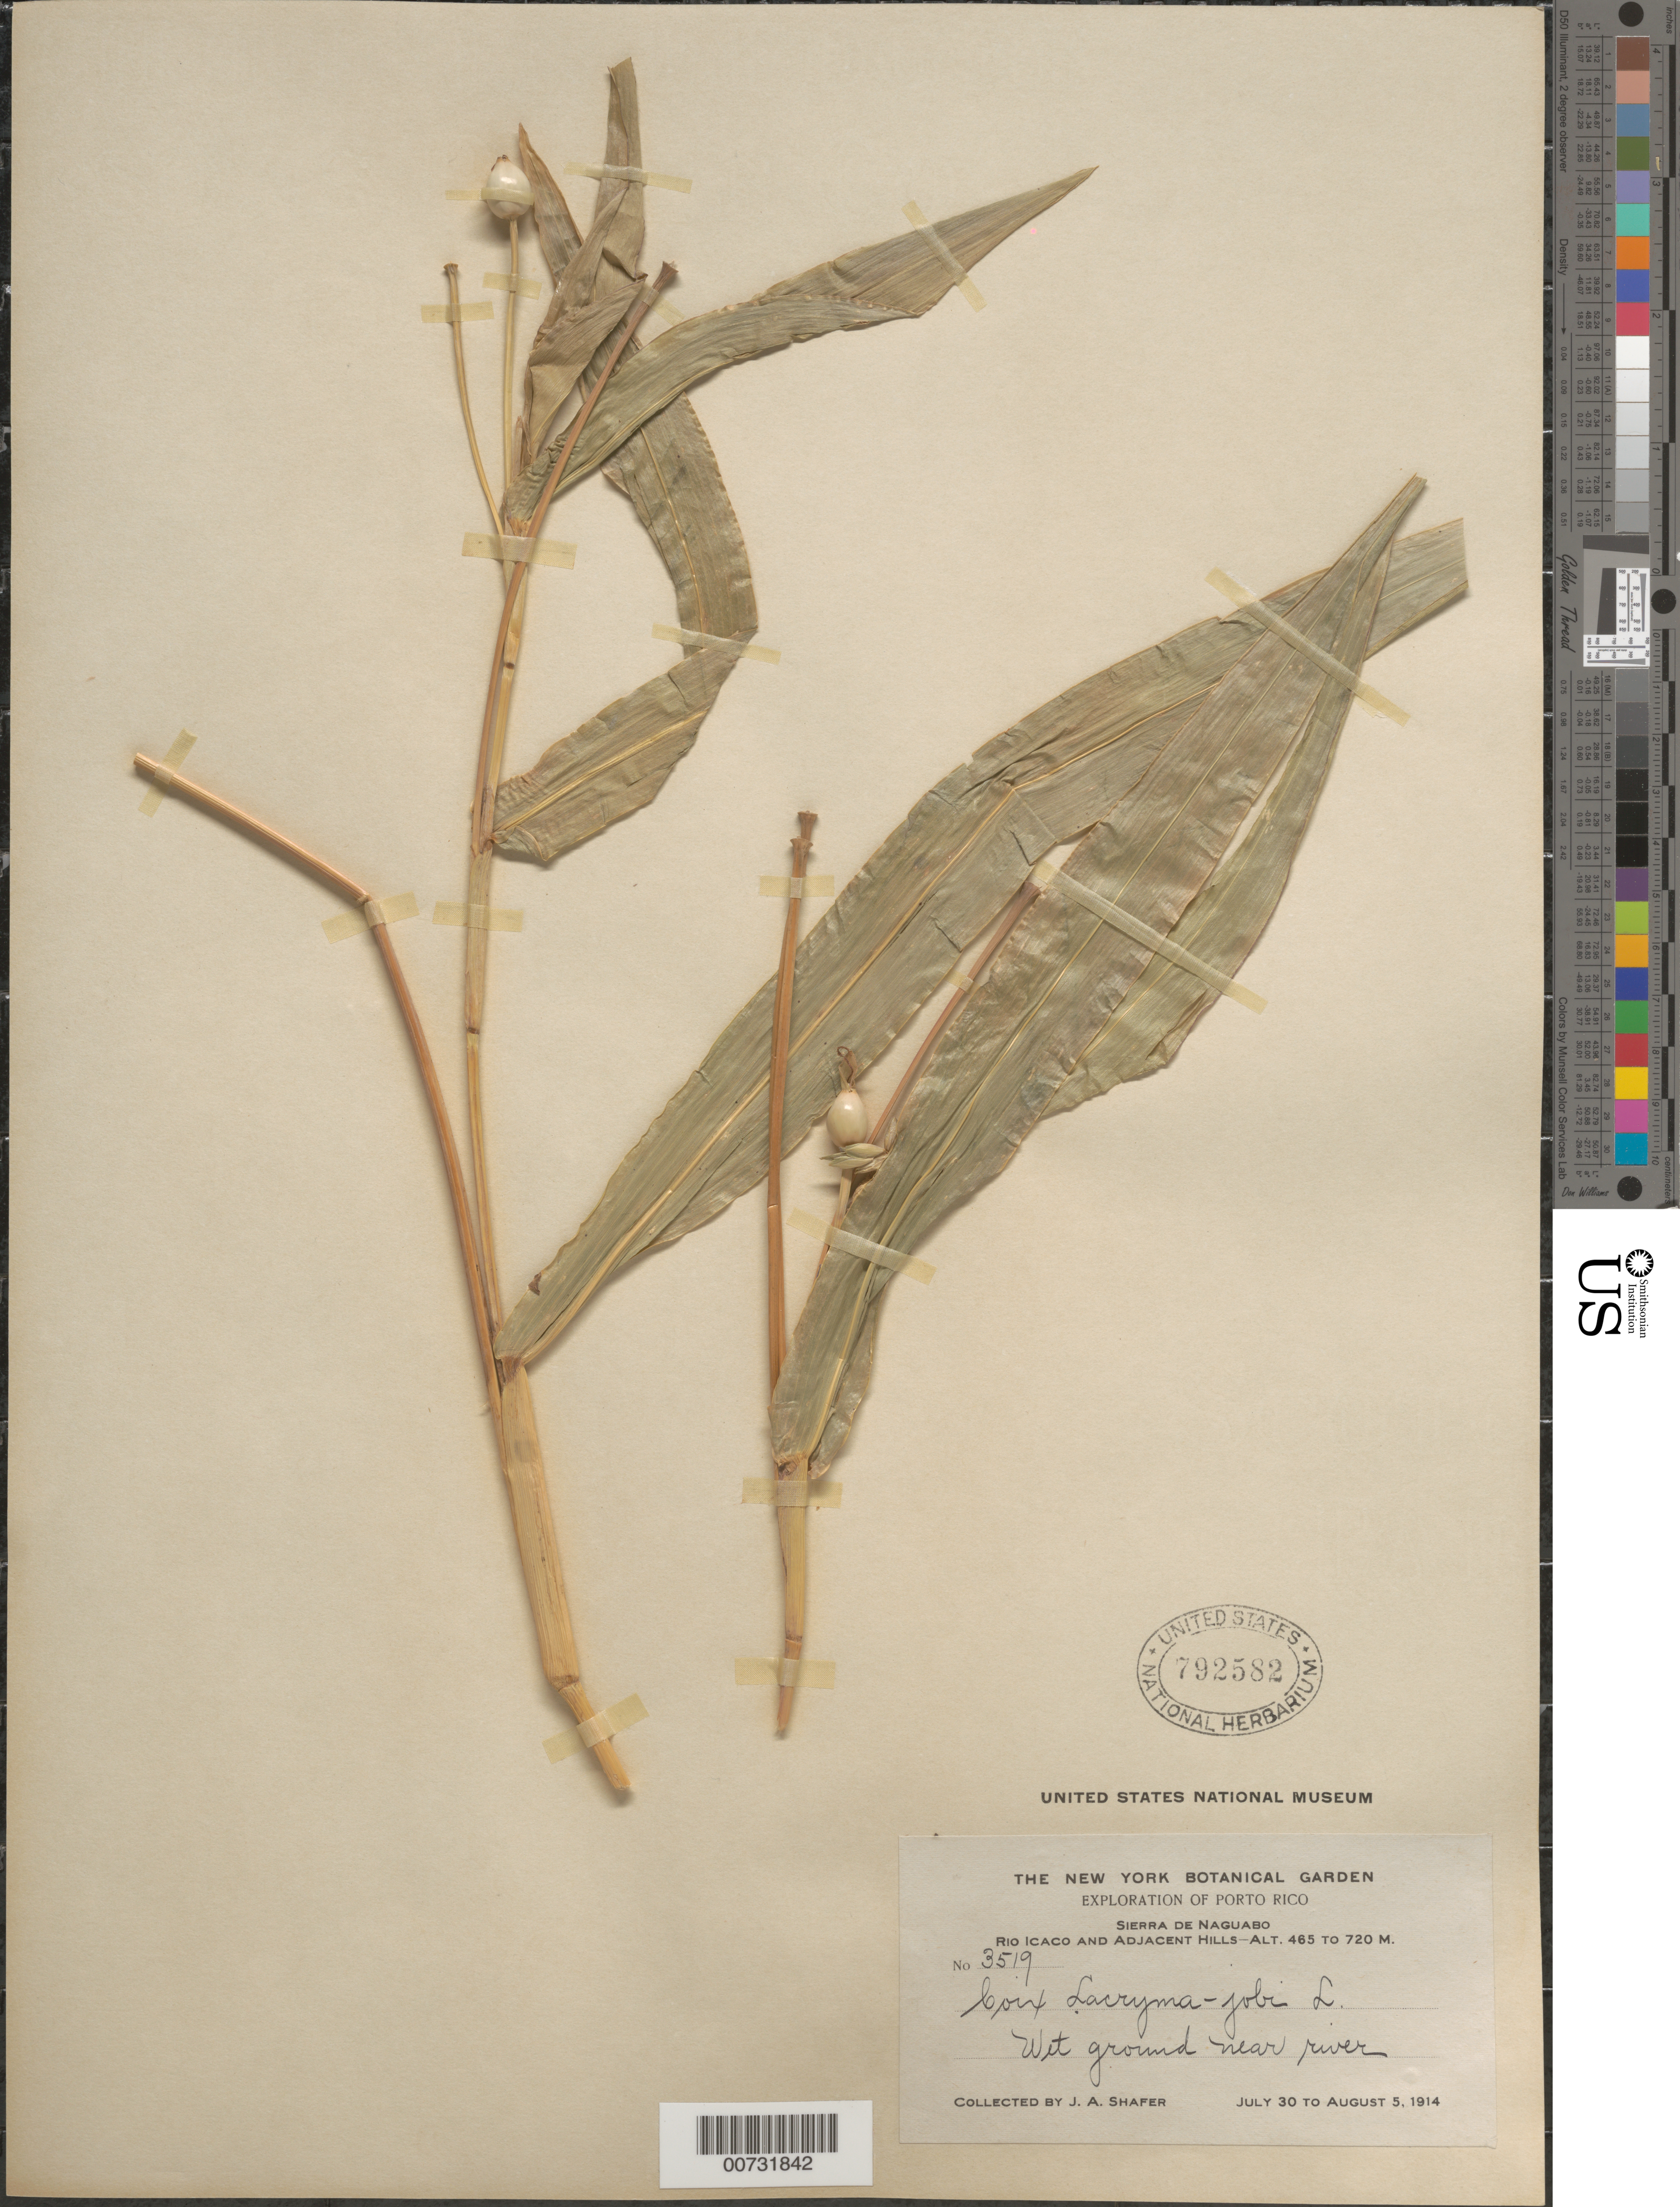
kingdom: Plantae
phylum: Tracheophyta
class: Liliopsida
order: Poales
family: Poaceae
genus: Coix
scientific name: Coix lacryma-jobi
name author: L.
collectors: J. A. Shafer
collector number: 3519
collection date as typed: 30 Jul 1914 to 05 Aug 1914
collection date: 1914-07-30/1914-08-05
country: Puerto Rico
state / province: Naguabo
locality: Sierra de Naguabo, Río Icaco and Adjacent Hills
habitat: Wet ground near river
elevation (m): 465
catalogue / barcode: US 792582